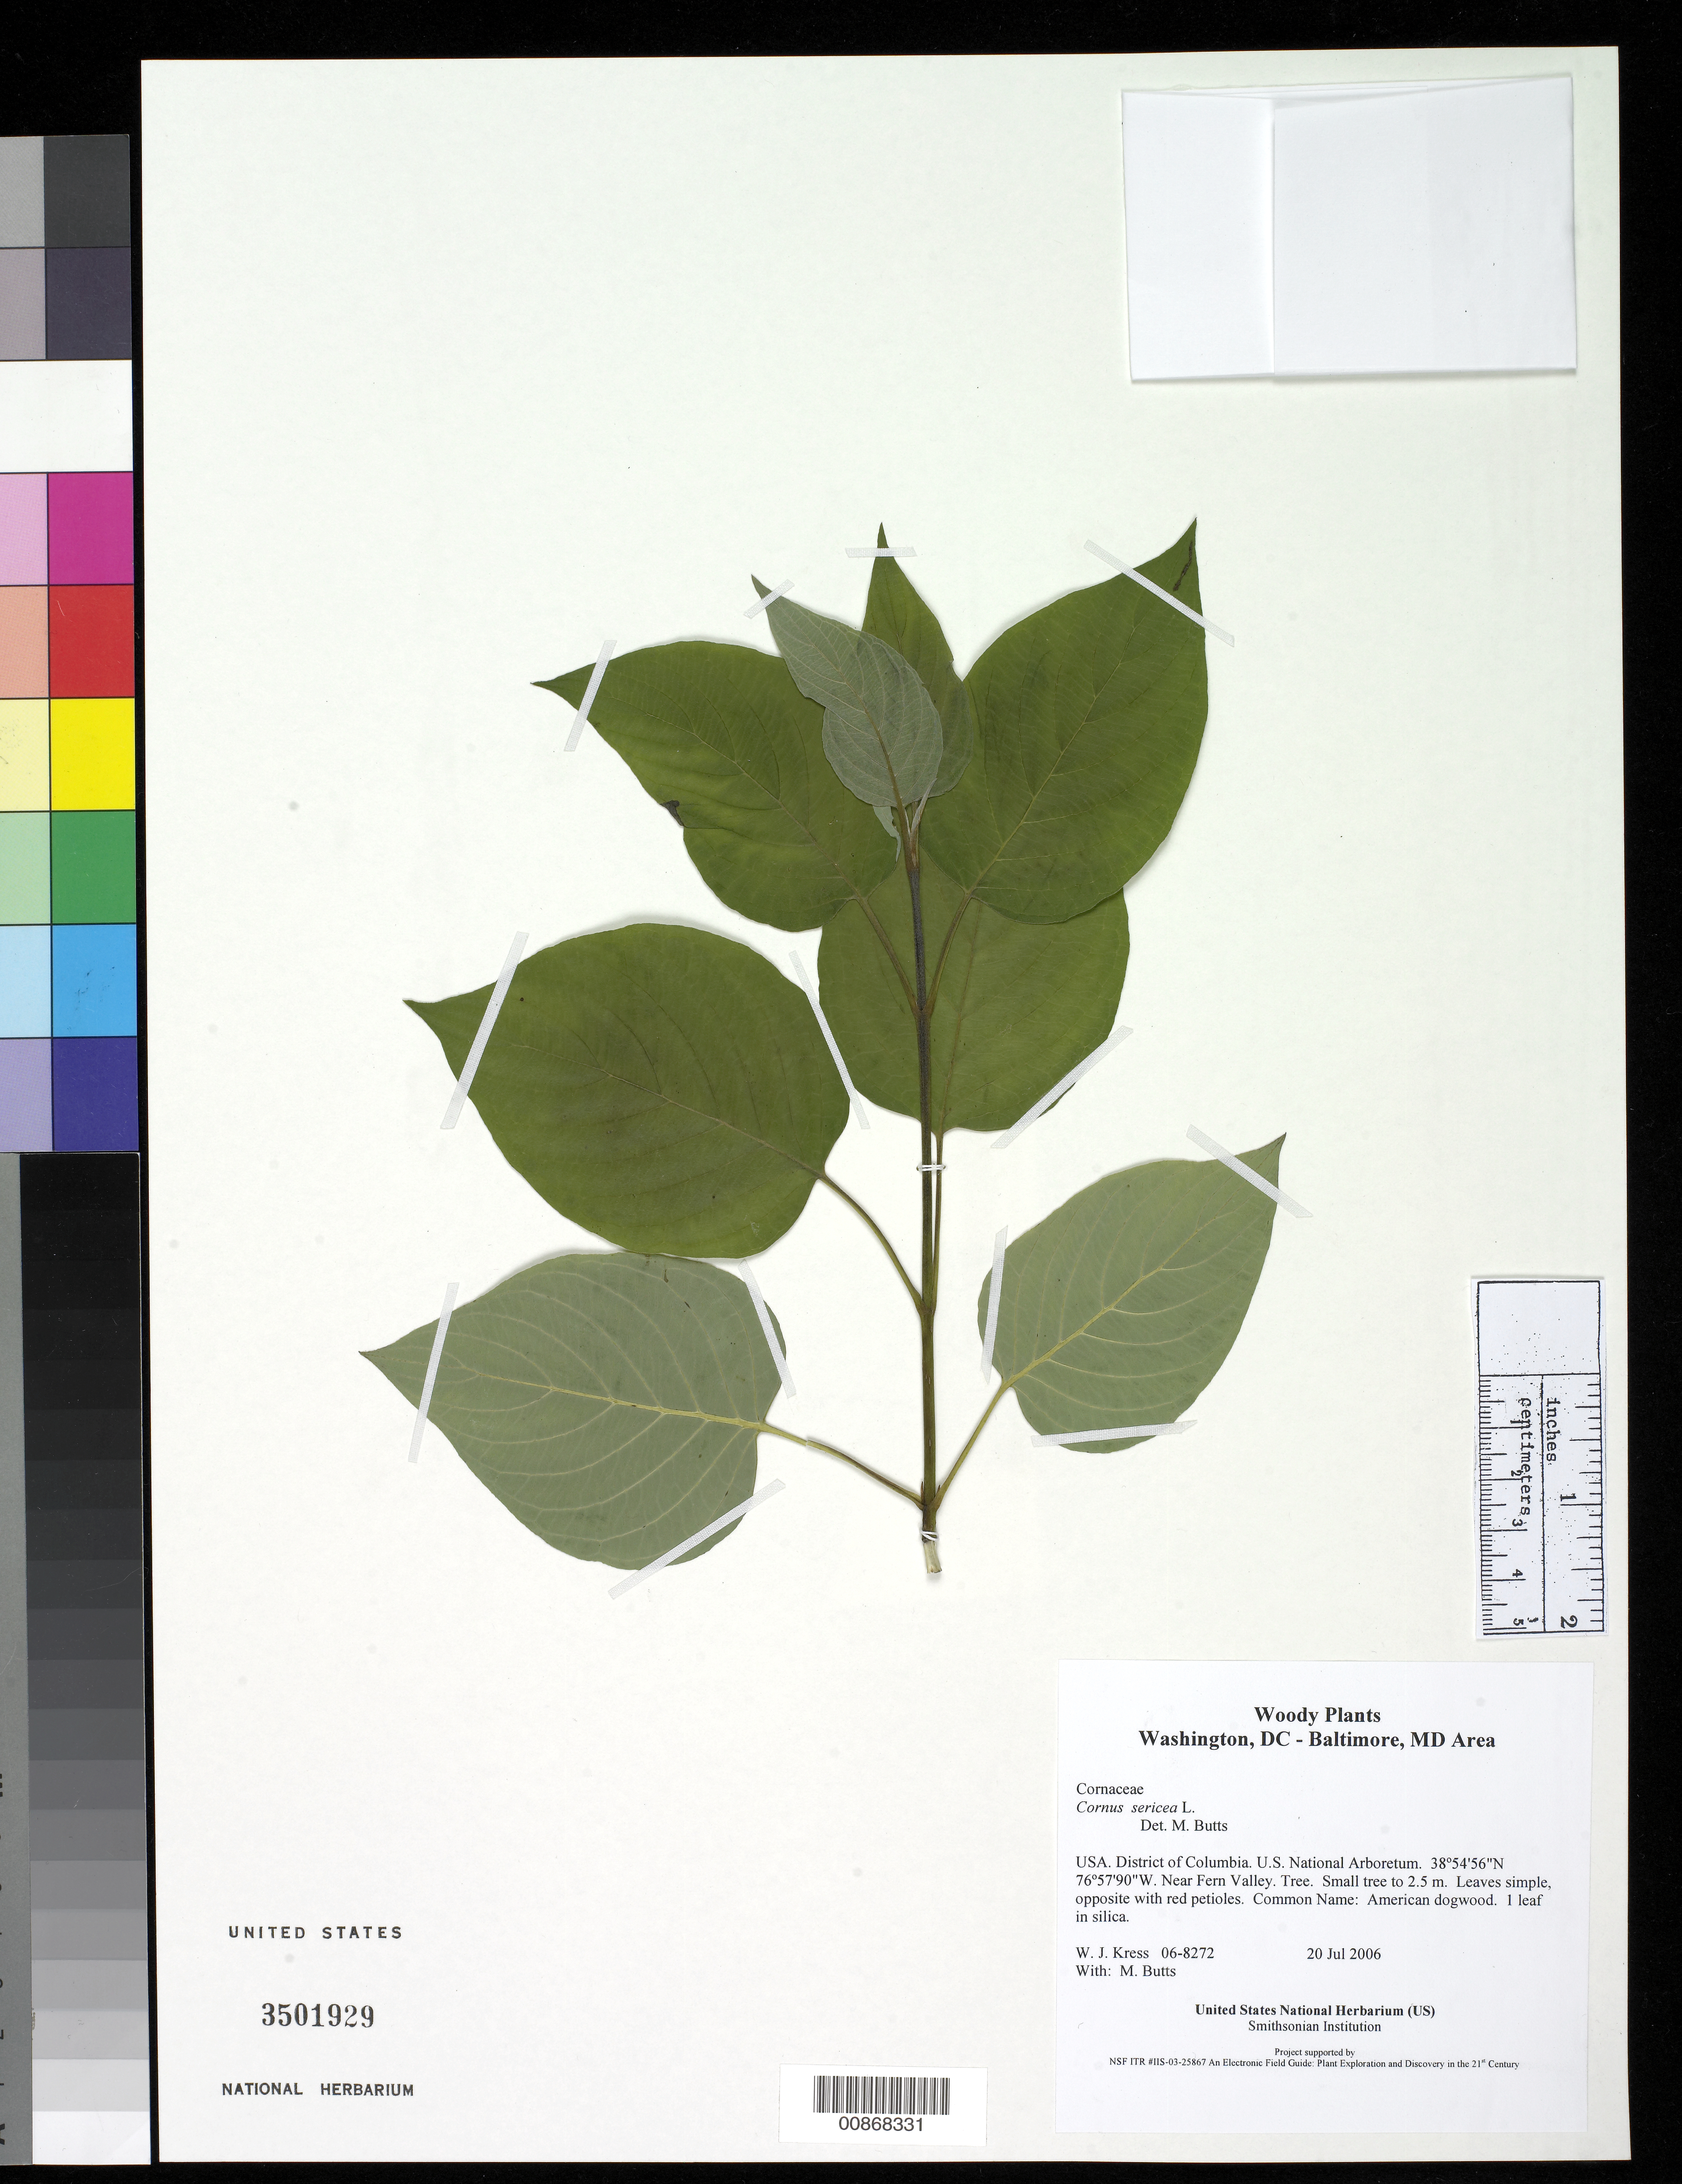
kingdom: Plantae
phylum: Tracheophyta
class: Magnoliopsida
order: Cornales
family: Cornaceae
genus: Cornus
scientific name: Cornus sericea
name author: L.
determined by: Butts, M. B.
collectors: W. J. Kress & M. B. Butts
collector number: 06-8272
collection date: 2006-07-20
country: United States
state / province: District of Columbia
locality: U.S. National Arboretum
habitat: Near Fern Valley.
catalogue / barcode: US 3501929